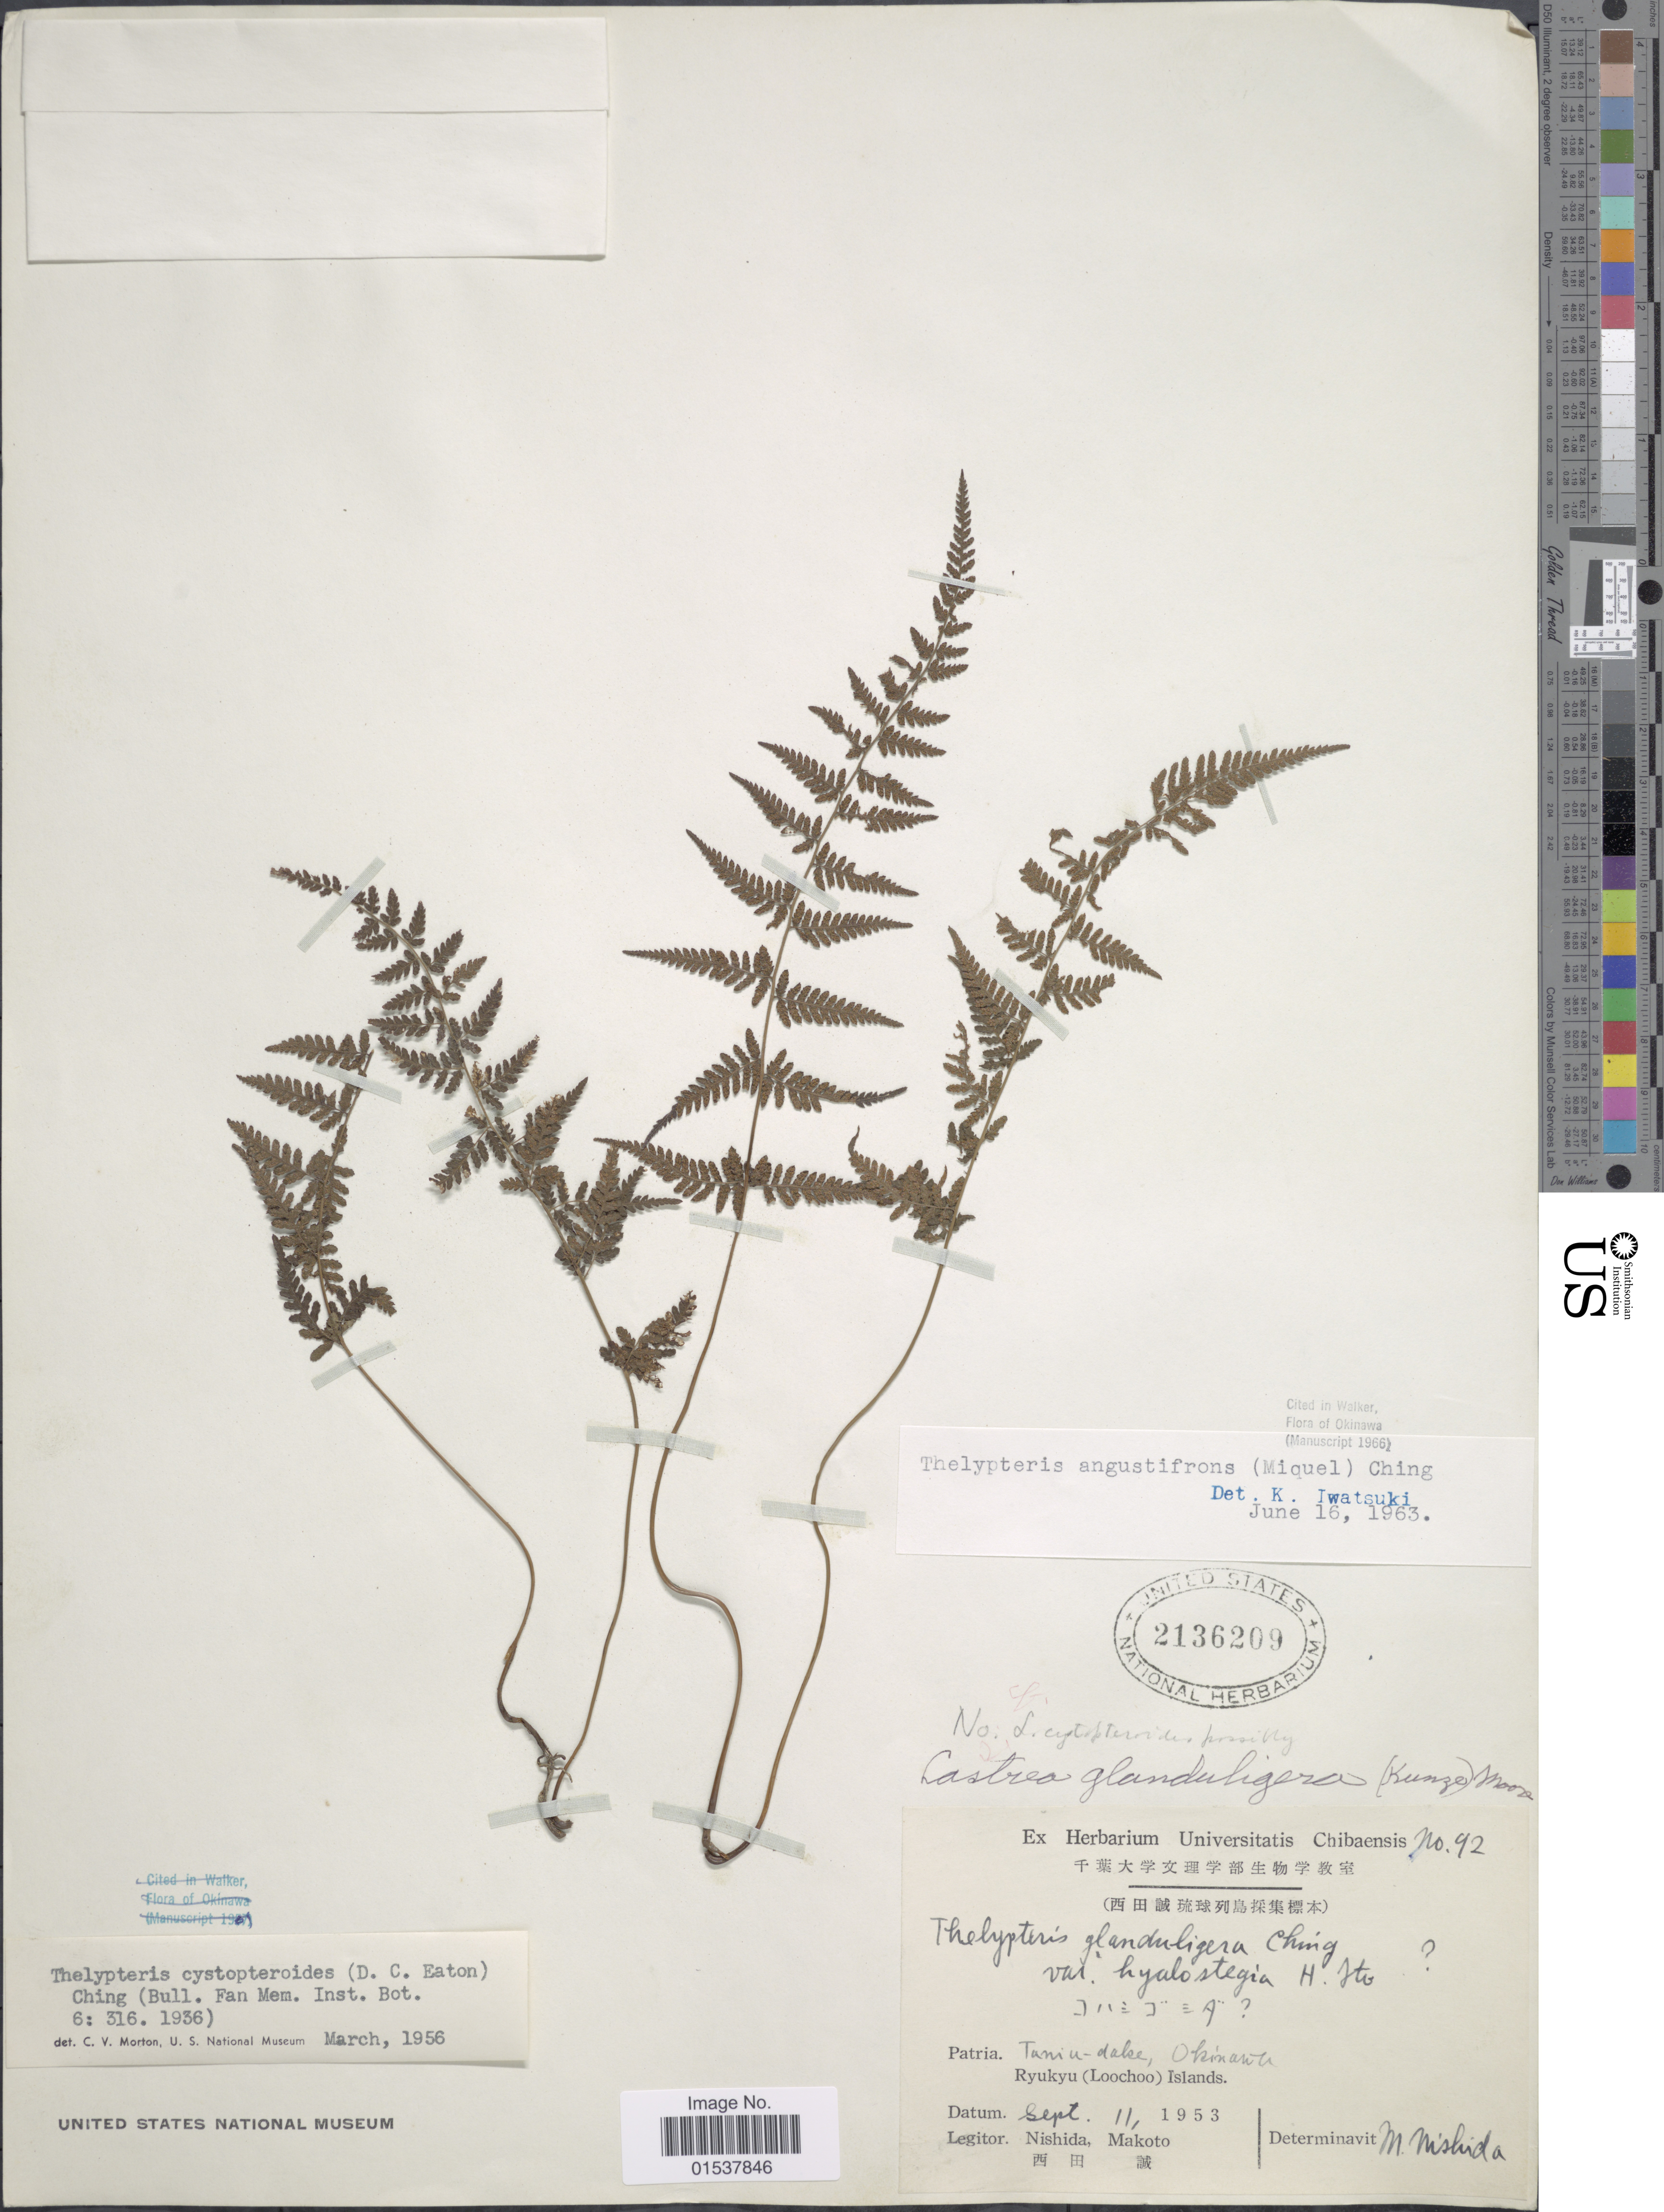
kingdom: Plantae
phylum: Tracheophyta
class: Polypodiopsida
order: Polypodiales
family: Thelypteridaceae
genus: Parathelypteris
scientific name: Parathelypteris angustifrons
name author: (Miq.) Ching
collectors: N. Makoto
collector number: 92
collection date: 1953-09-11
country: Japan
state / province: Okinawa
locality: Taniu-dake, Okinawa, Ryukyu (Loochoo) Islands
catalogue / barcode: US 2136209